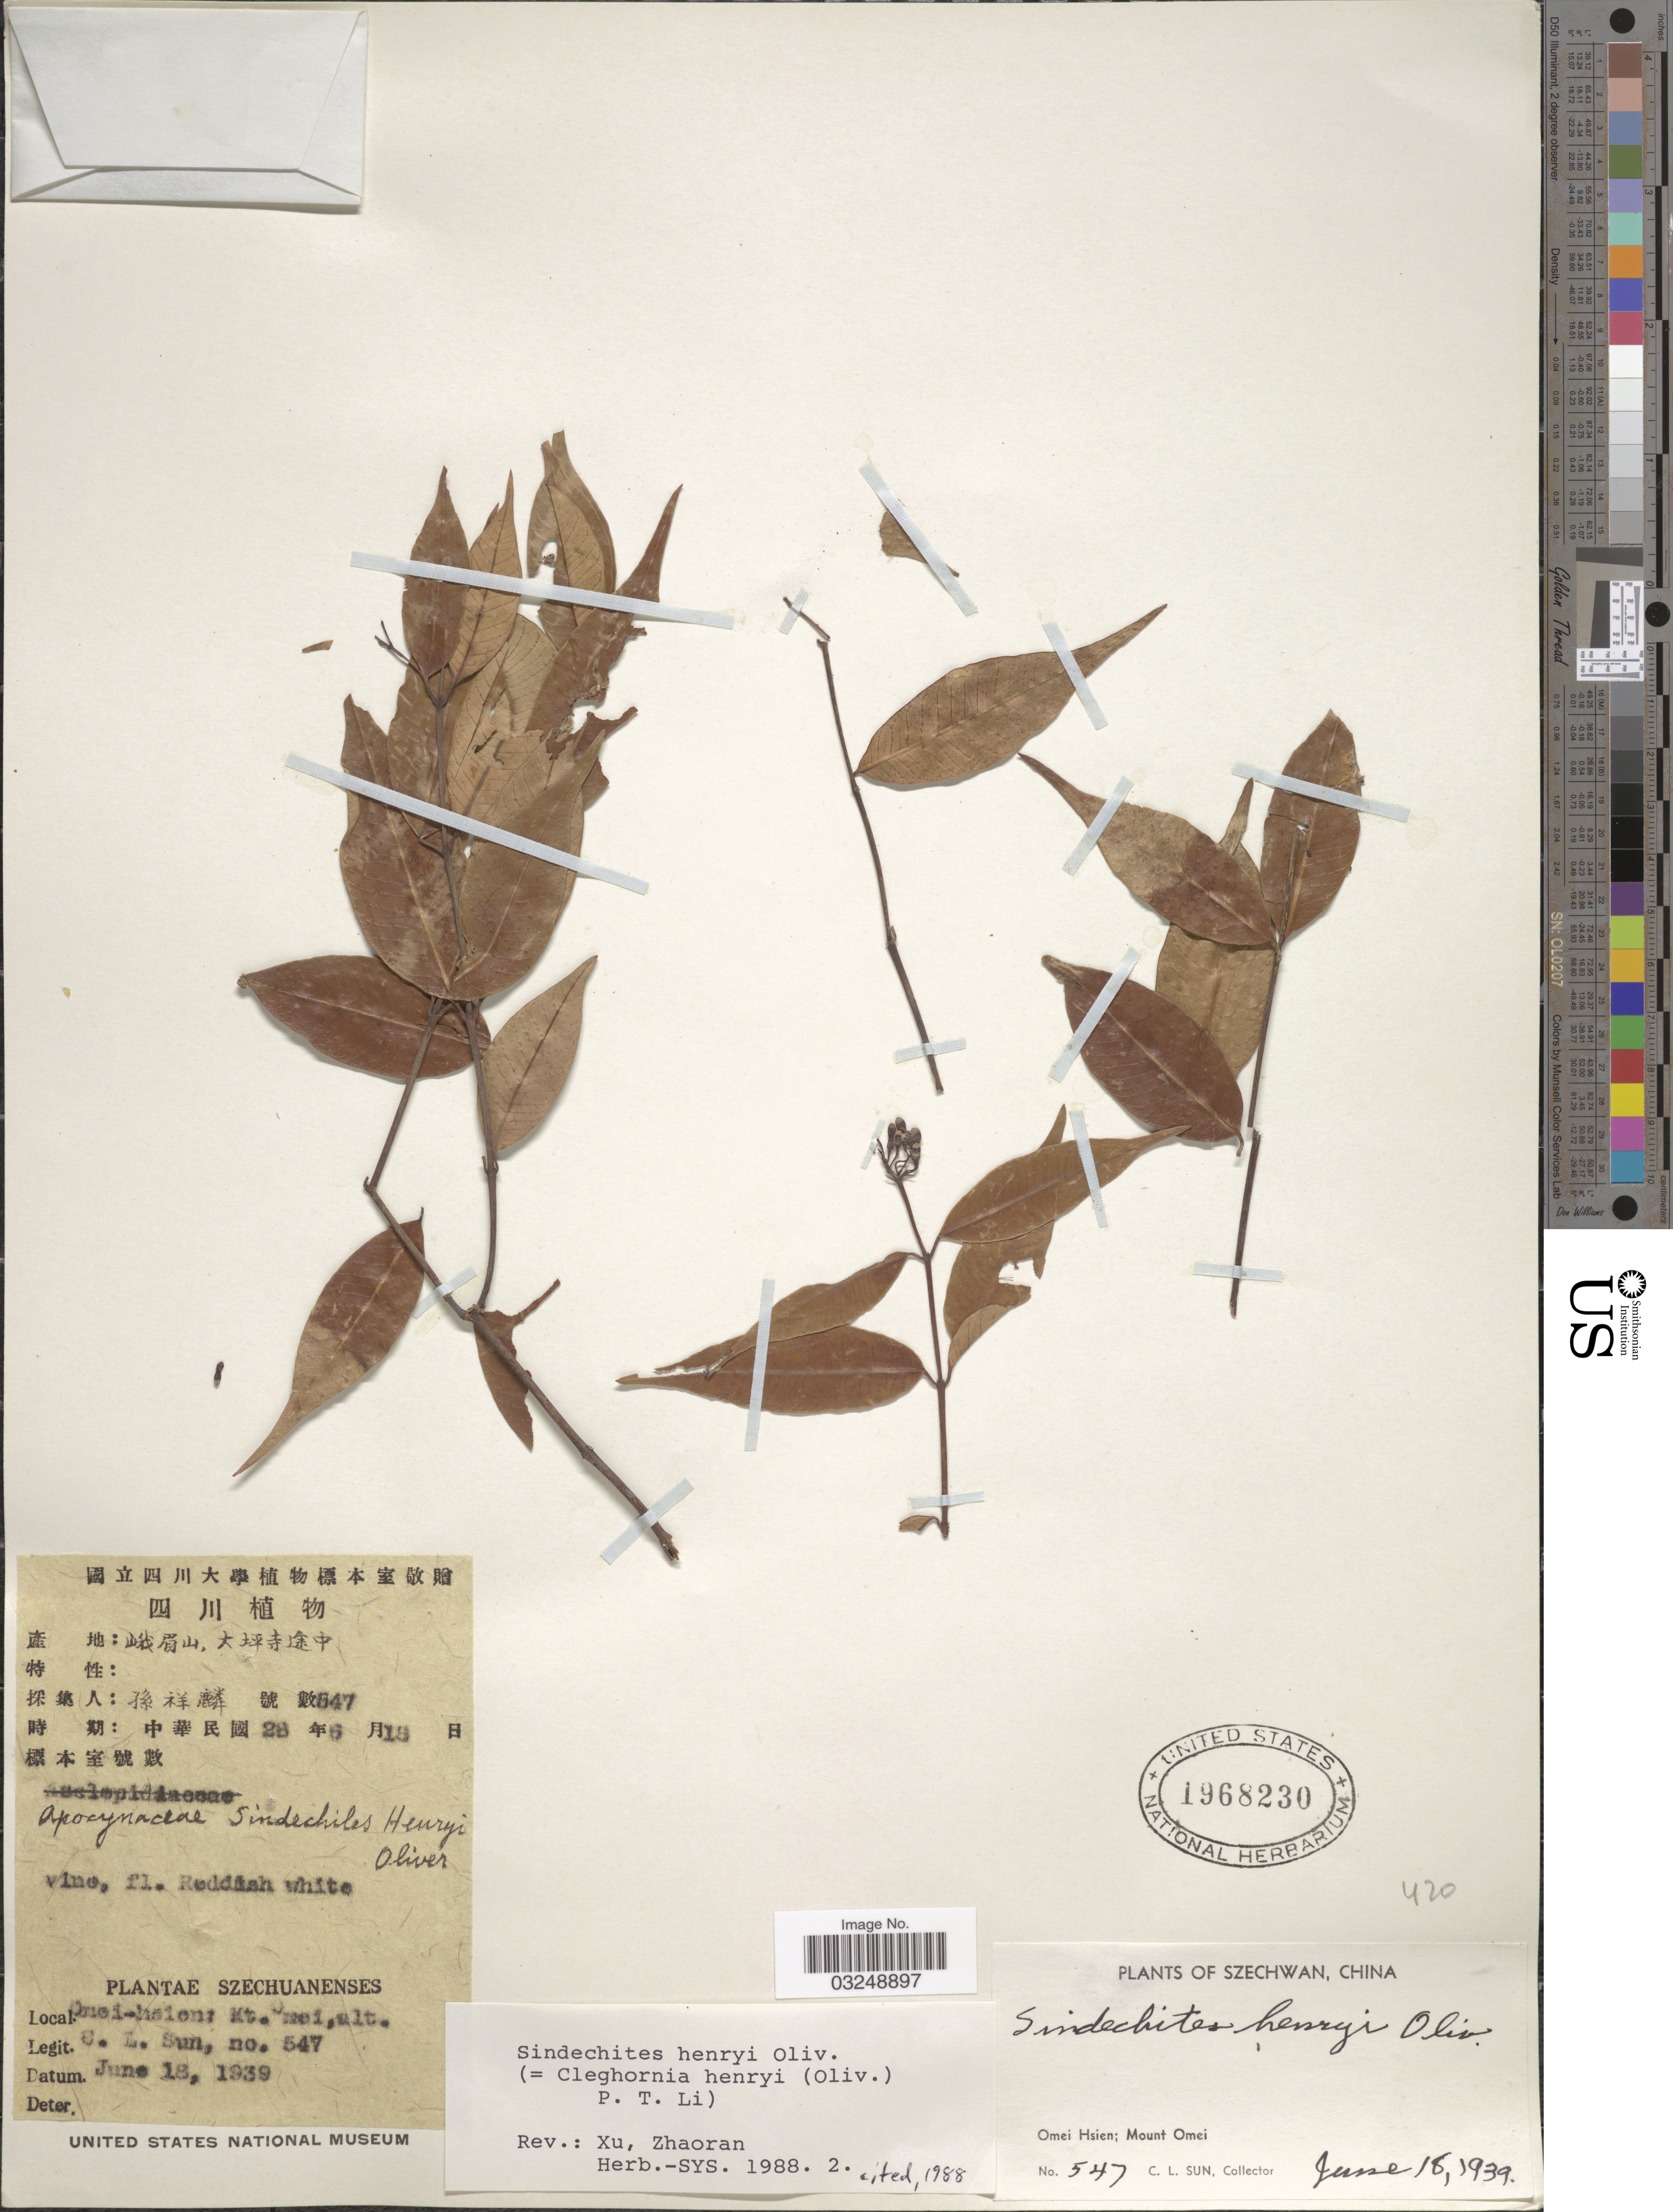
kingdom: Plantae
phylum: Tracheophyta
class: Magnoliopsida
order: Gentianales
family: Apocynaceae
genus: Sindechites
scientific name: Sindechites henryi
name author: Oliv. in Hook. f.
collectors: C. Sun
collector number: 547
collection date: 1939-06-18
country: China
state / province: Sichuan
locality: Szechuanenses. Omei-hsien: Mount Omei.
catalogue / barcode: US 1968230